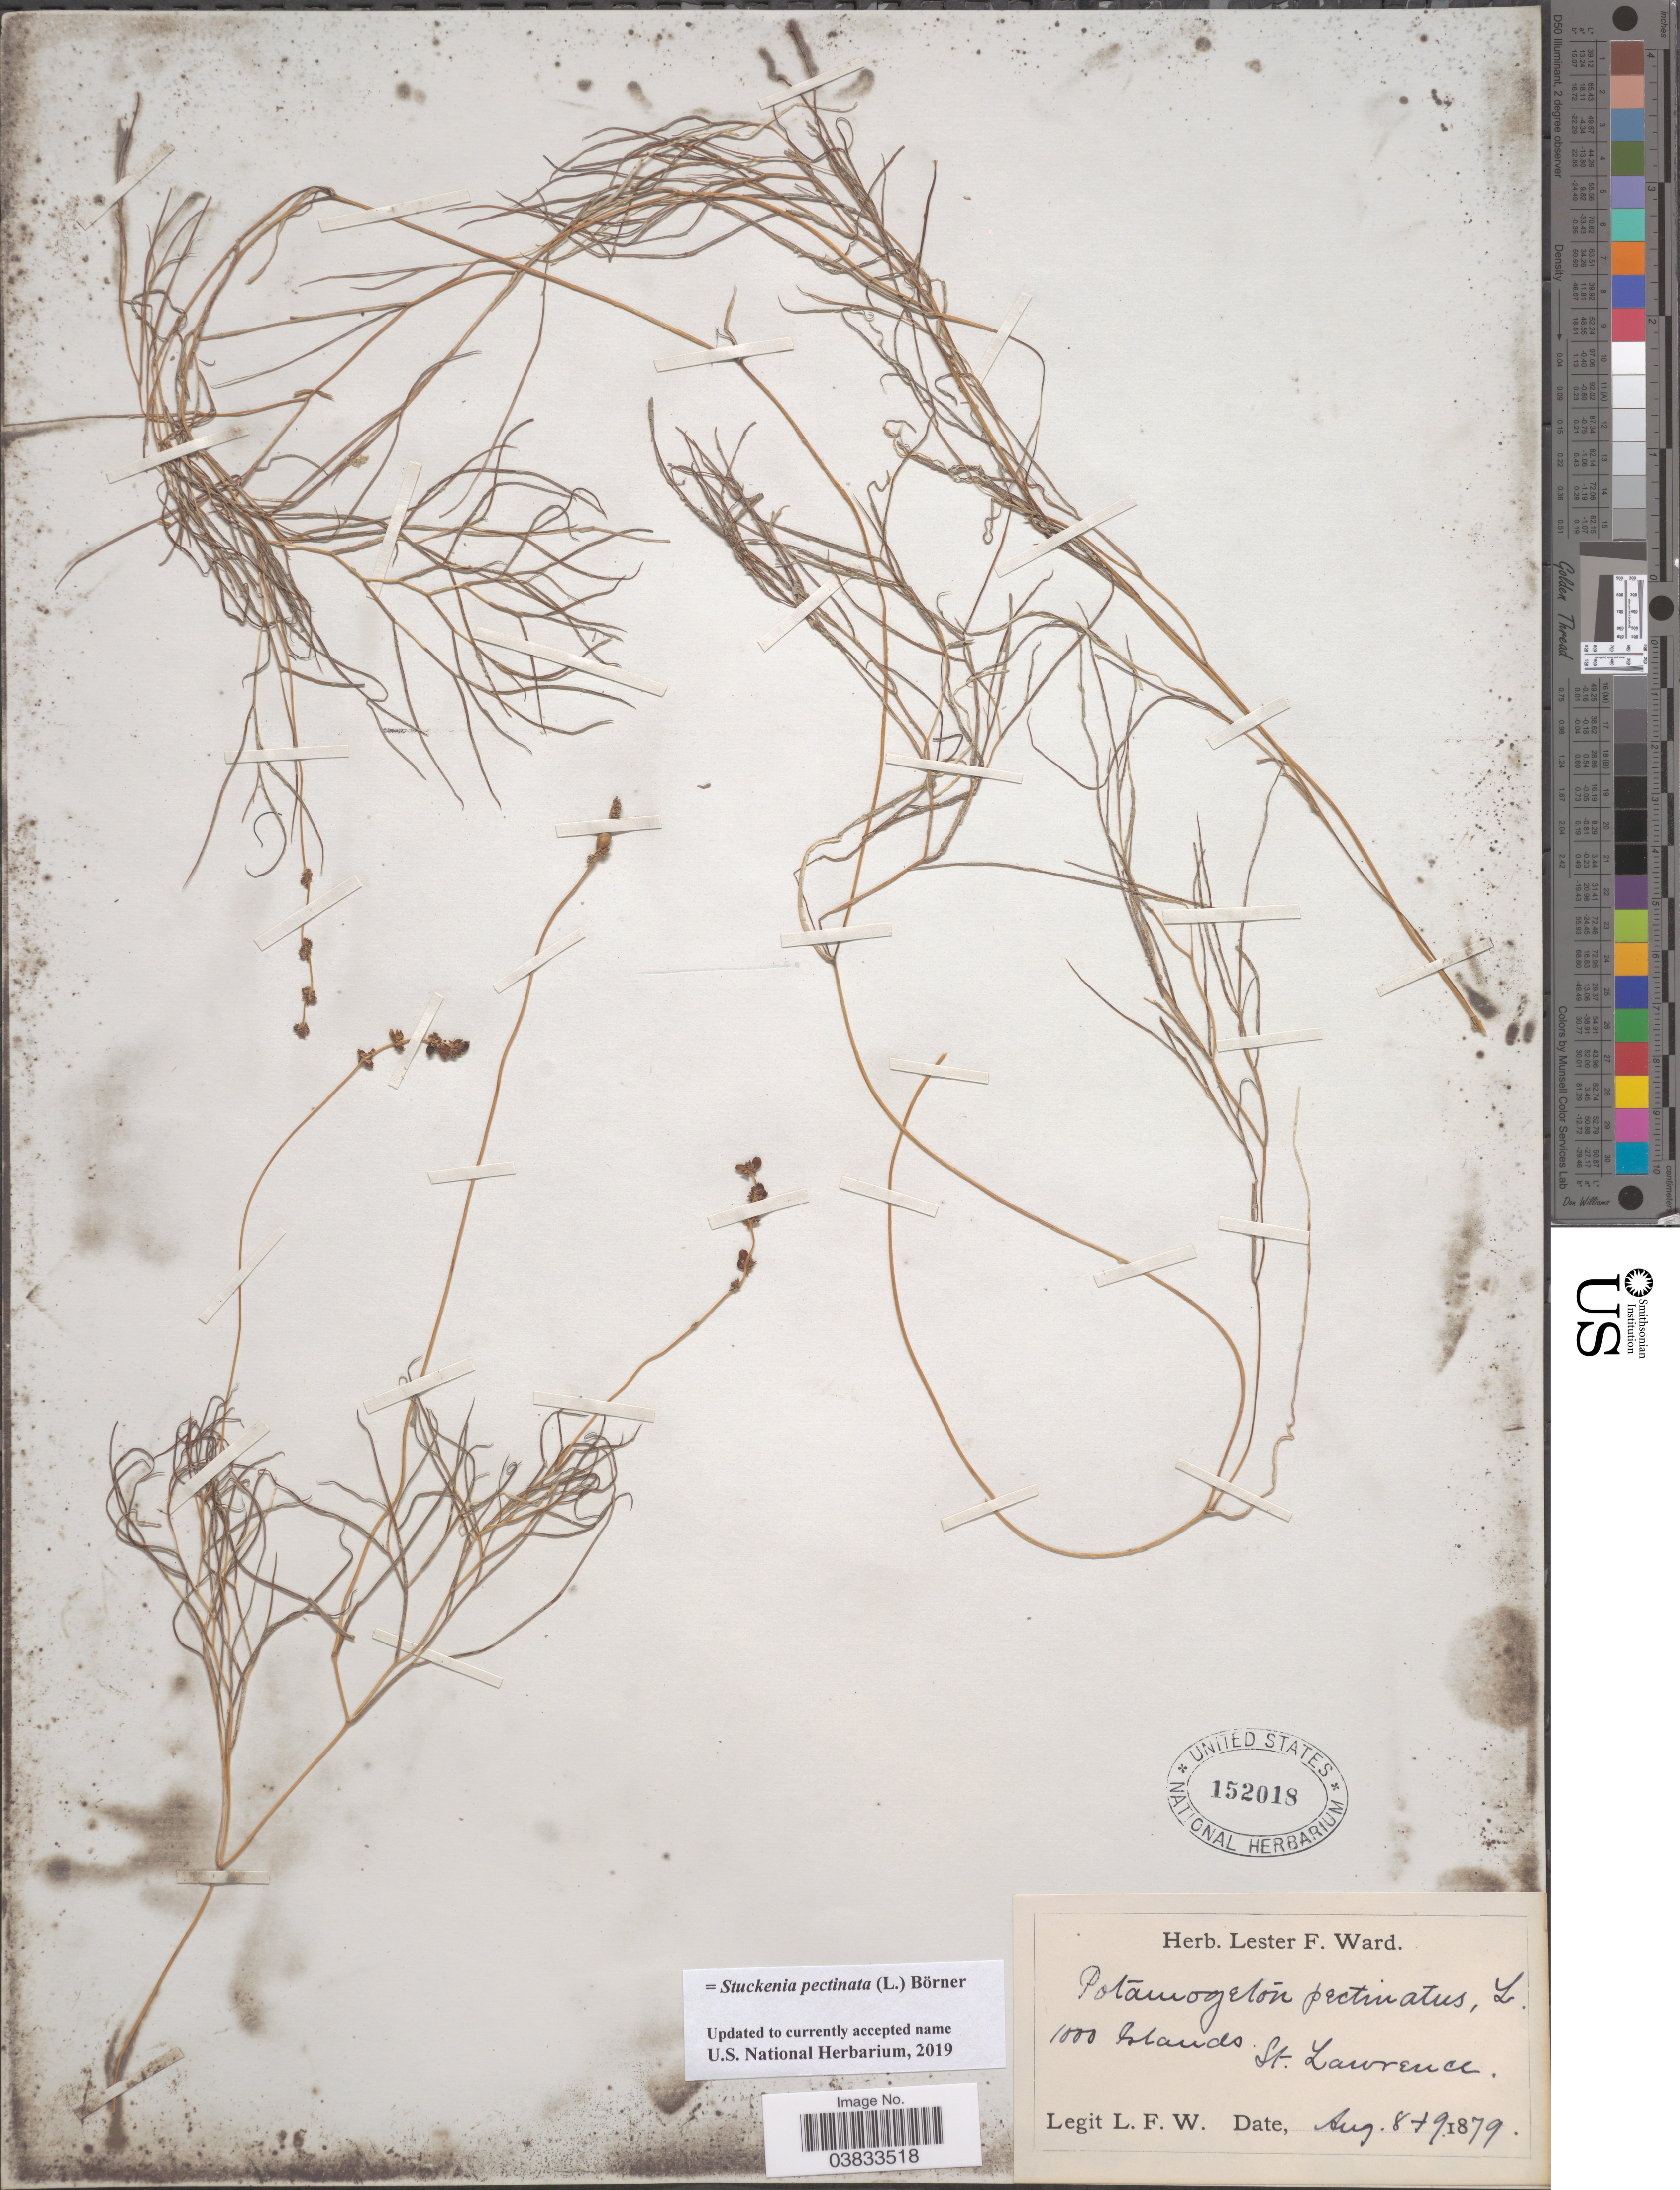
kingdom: Plantae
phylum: Tracheophyta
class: Liliopsida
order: Alismatales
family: Potamogetonaceae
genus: Stuckenia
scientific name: Stuckenia pectinata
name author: (L.) Börner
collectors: L. F. Ward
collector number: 1000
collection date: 1879-08-08/1879-08-09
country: United States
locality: Islands. St. Lawrence.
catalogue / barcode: US 152018